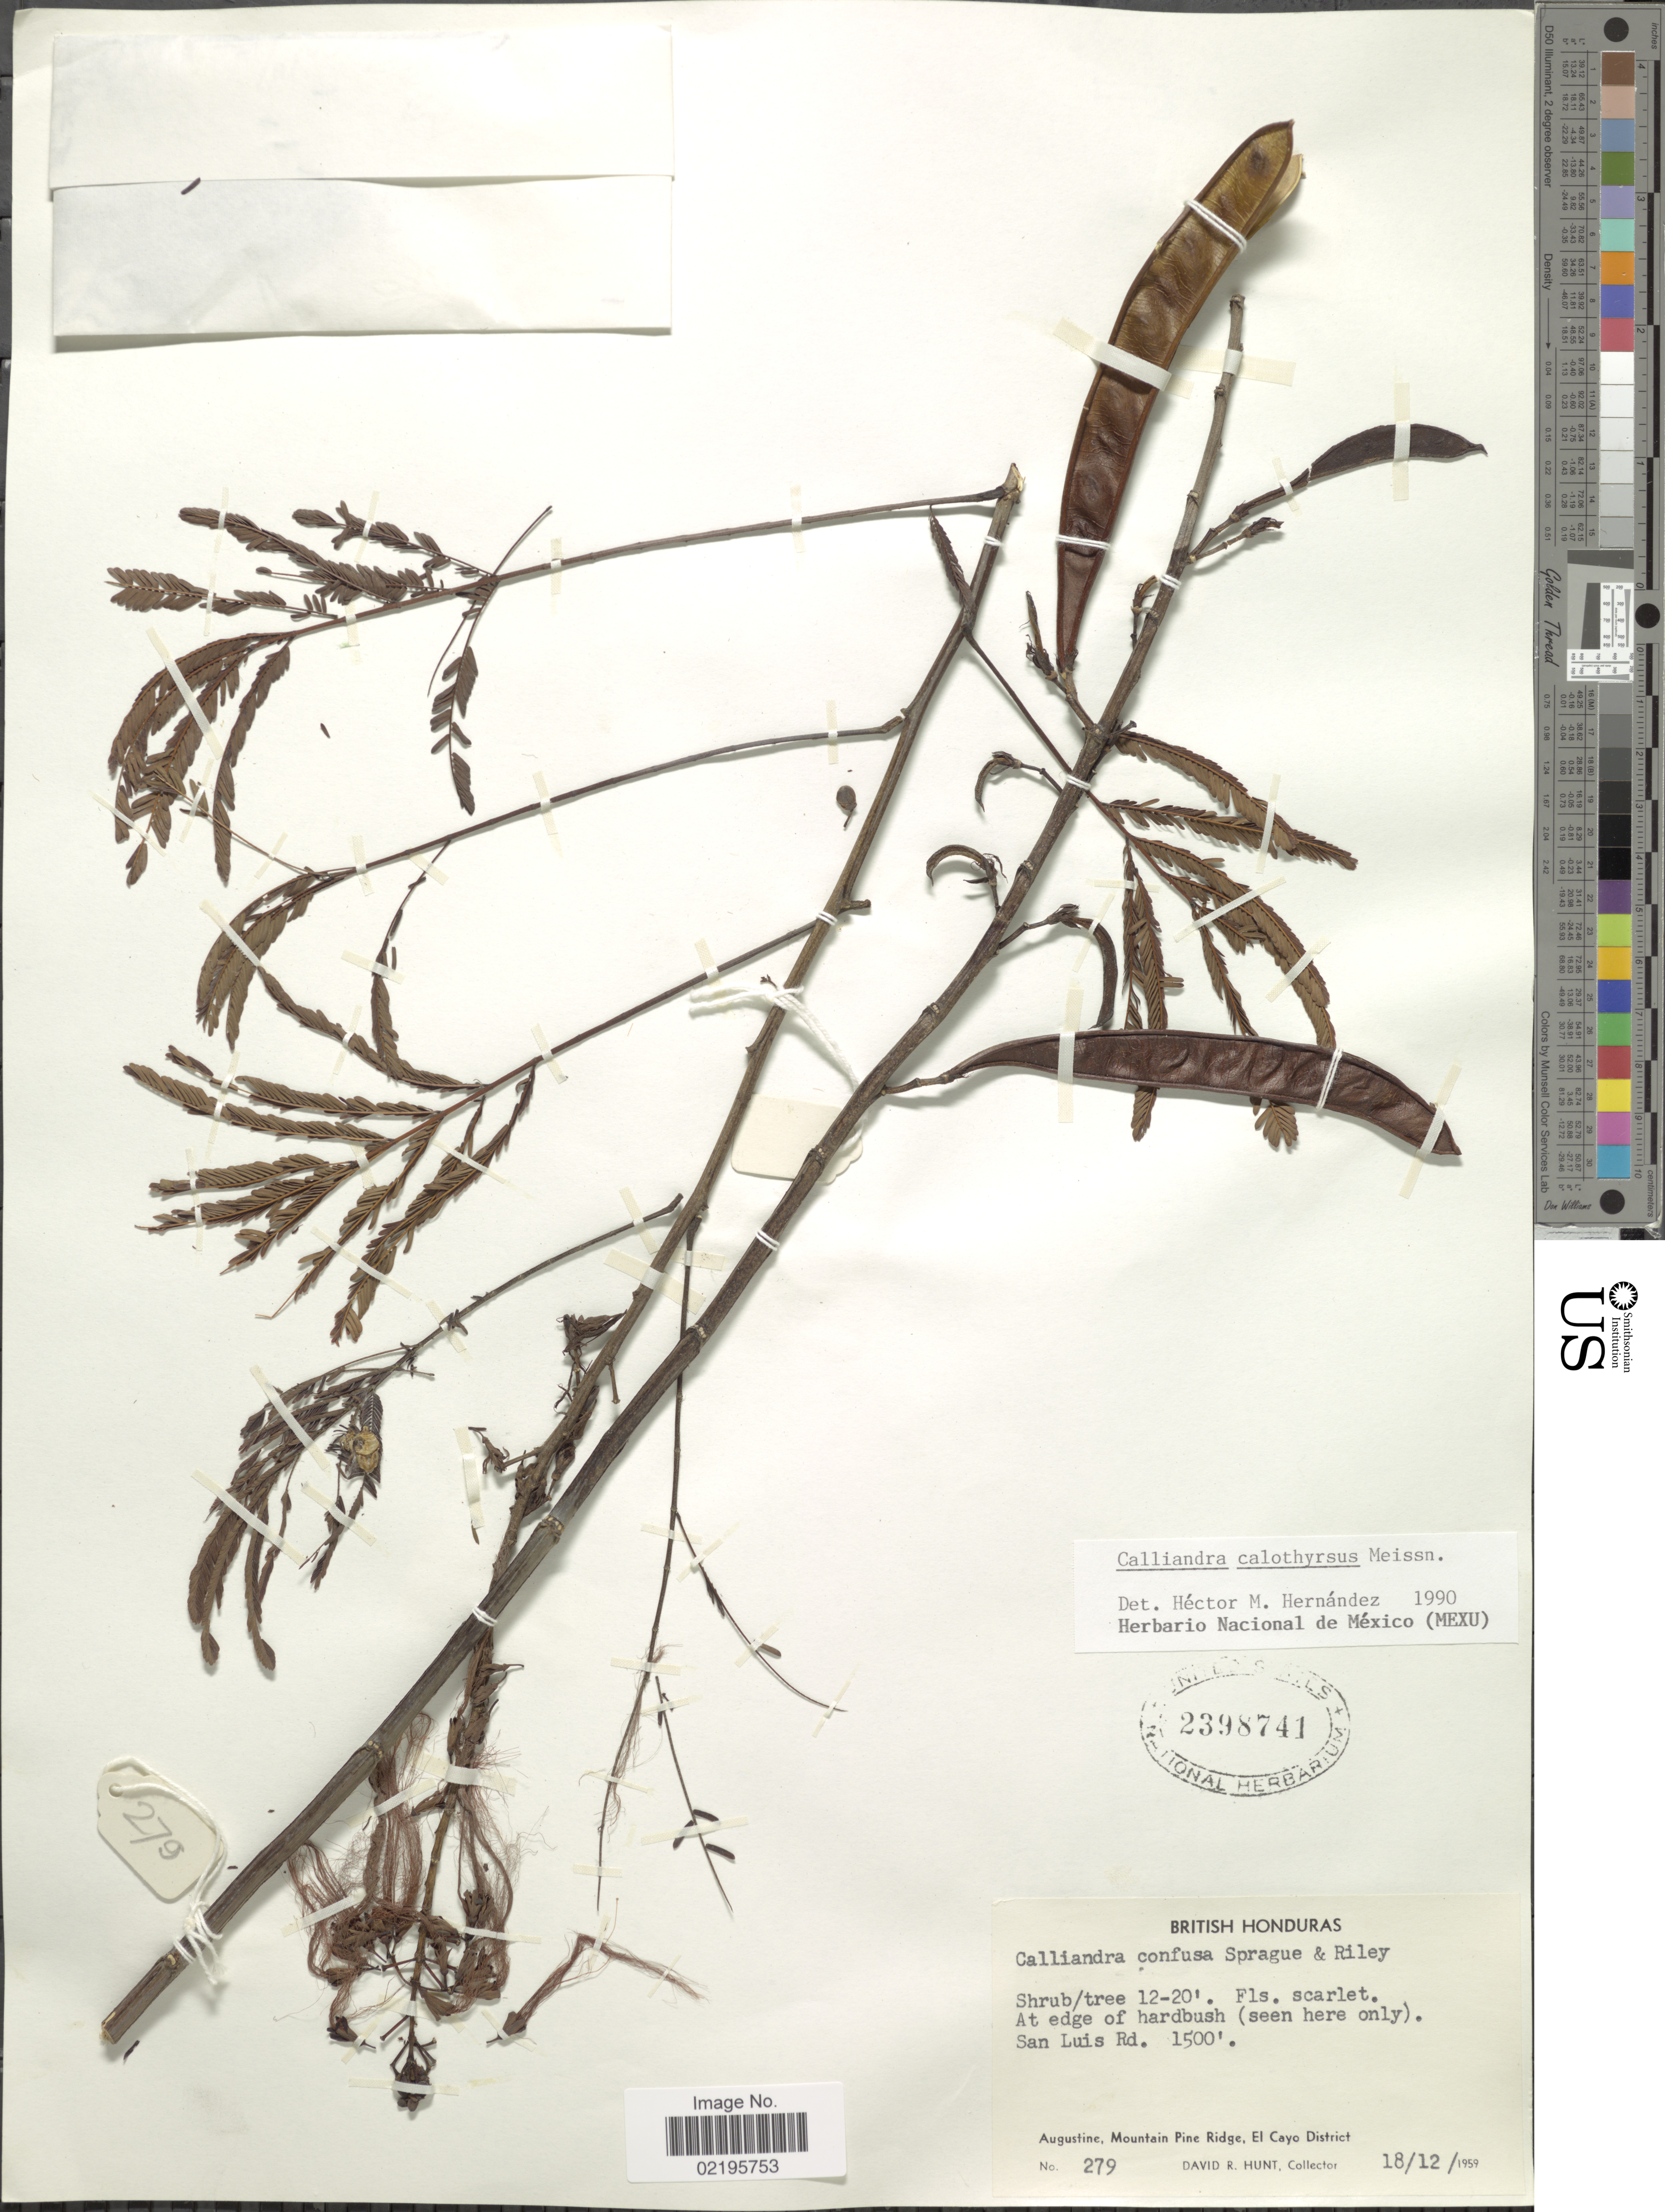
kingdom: Plantae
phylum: Tracheophyta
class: Magnoliopsida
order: Fabales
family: Fabaceae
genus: Calliandra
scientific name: Calliandra calothyrsus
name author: Meisn.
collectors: D. R. Hunt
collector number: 279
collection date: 1959-12-18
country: Belize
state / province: Cayo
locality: San Luis Rd. Augustine, Mountain Pine Ridge, El Cayo District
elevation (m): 457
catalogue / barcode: US 2398741